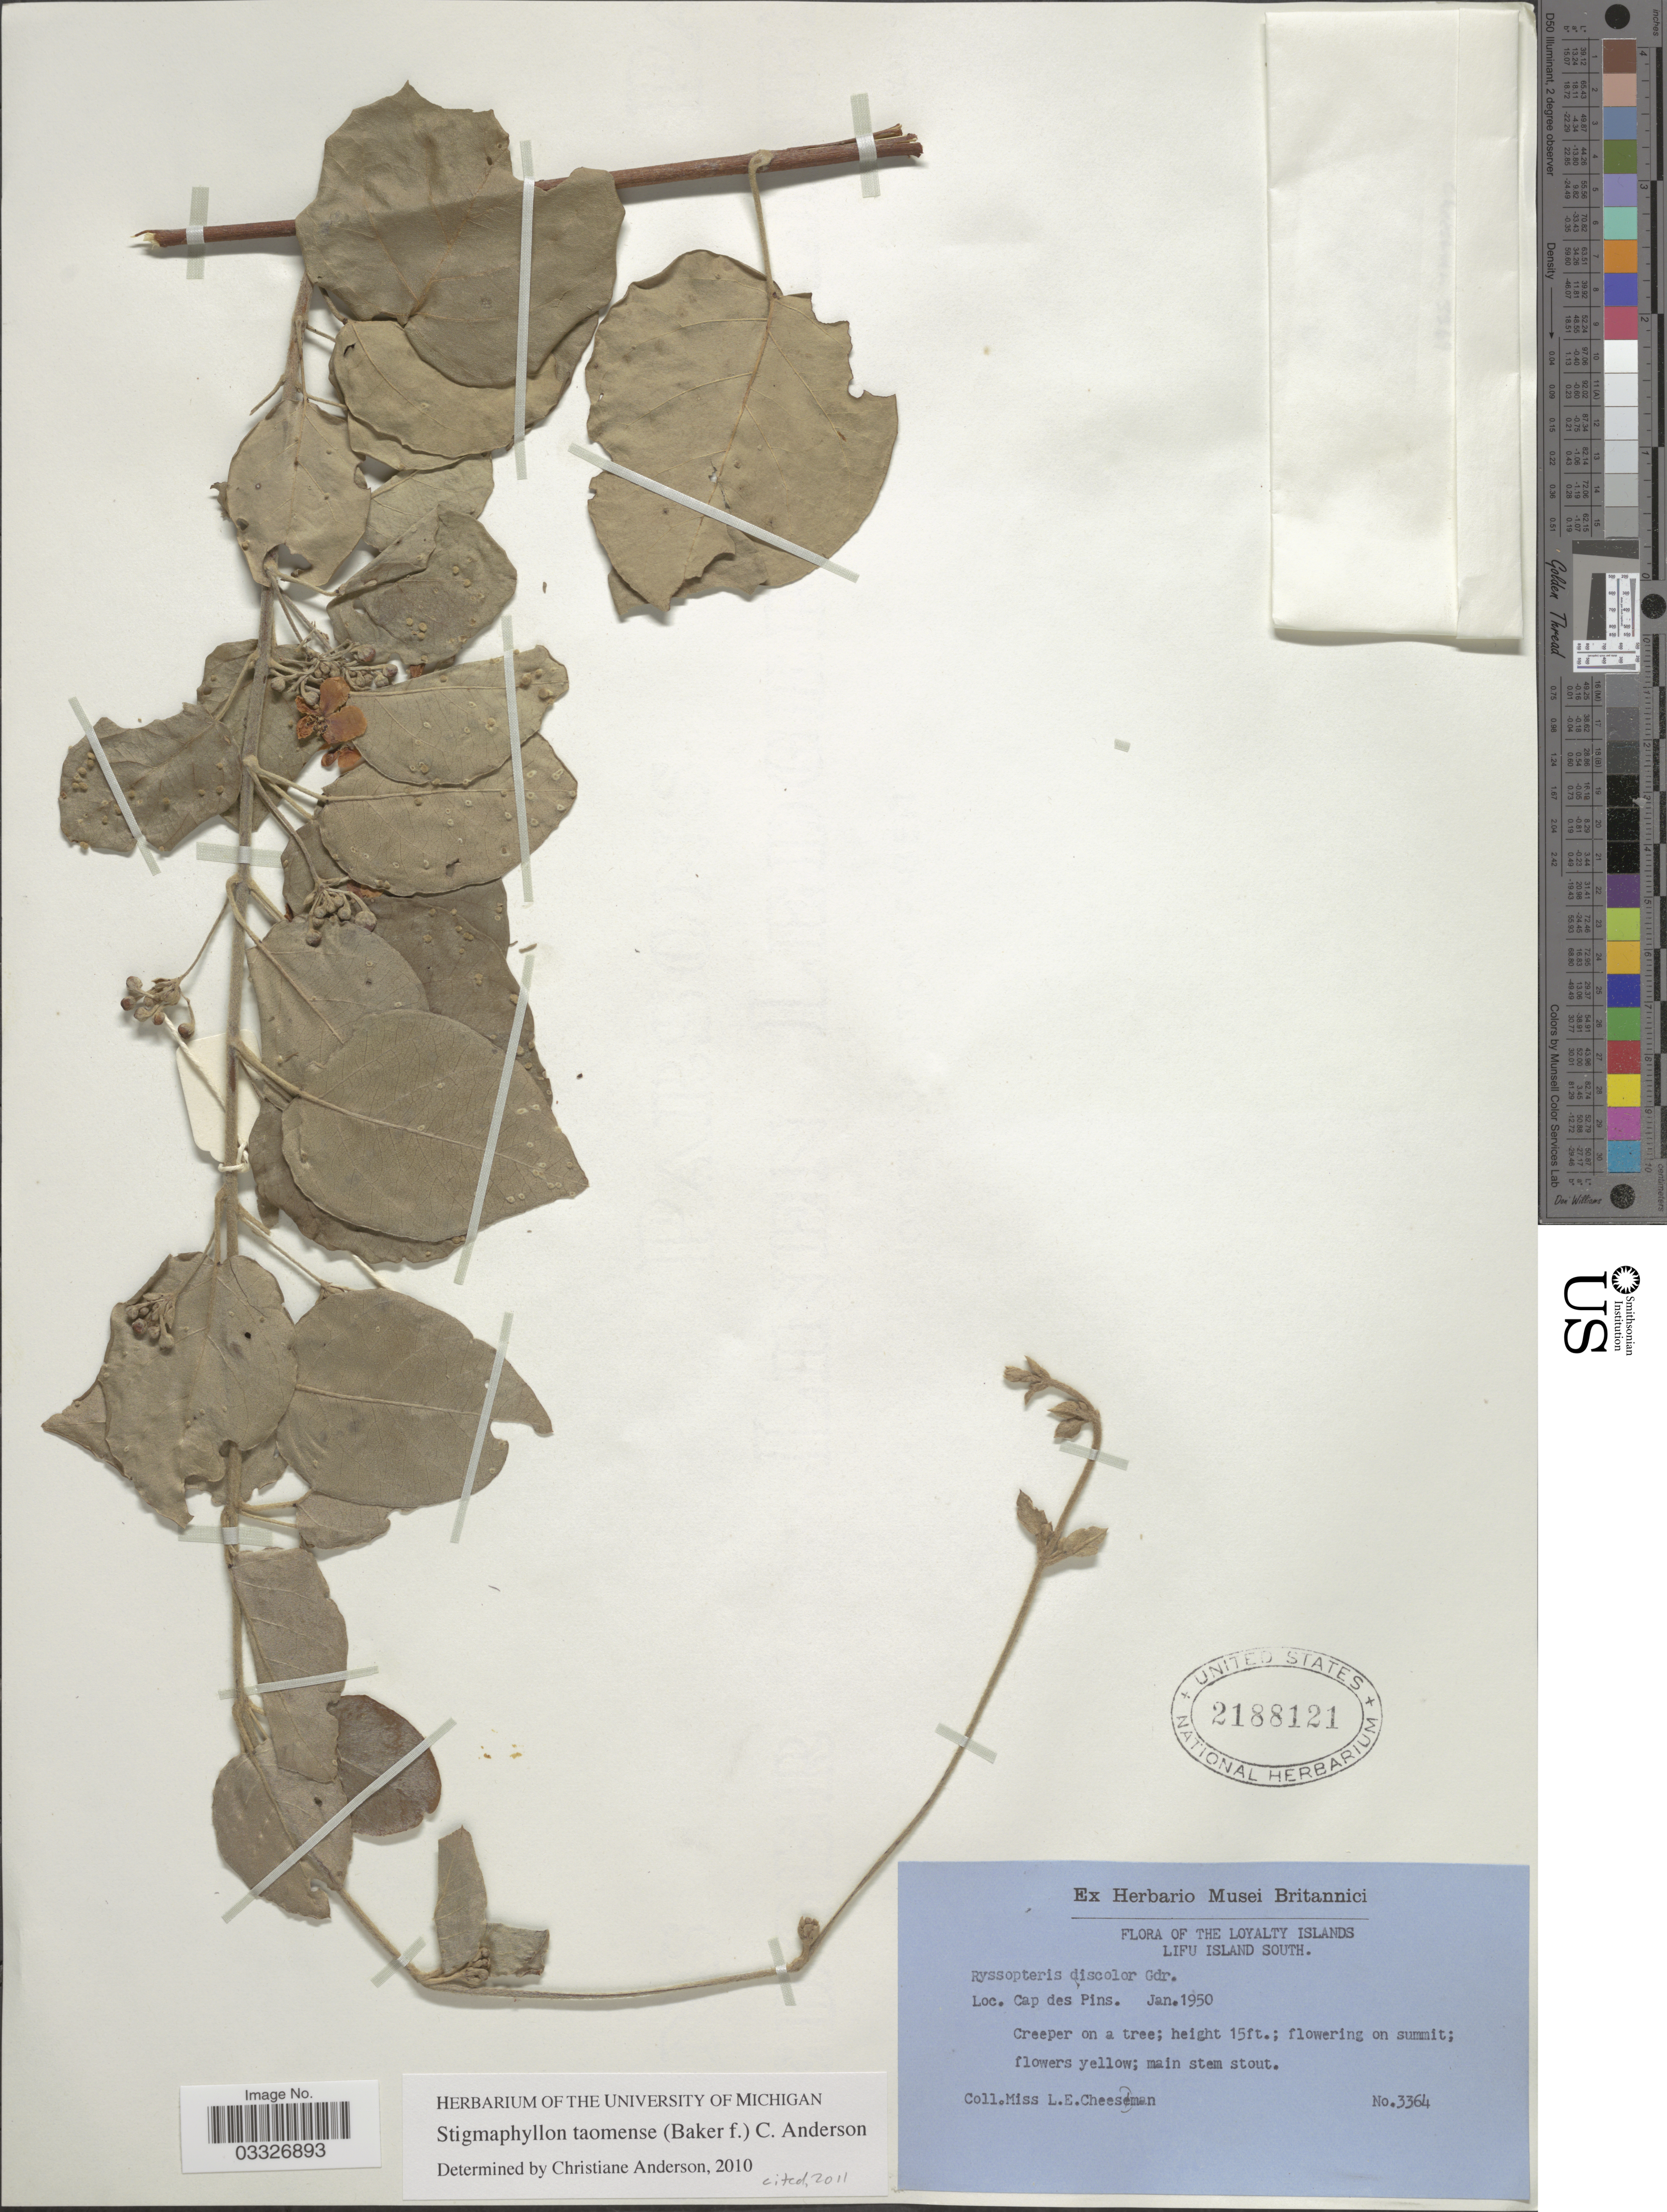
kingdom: Plantae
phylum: Tracheophyta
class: Magnoliopsida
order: Malpighiales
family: Malpighiaceae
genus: Stigmaphyllon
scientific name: Stigmaphyllon taomense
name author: (Baker f.) C.E. Anderson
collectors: L. E. Cheesman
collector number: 3364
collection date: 1950-01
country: New Caledonia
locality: The Loyalty Islands. Lifu Island South. Cap des Pins.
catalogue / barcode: US 2188121